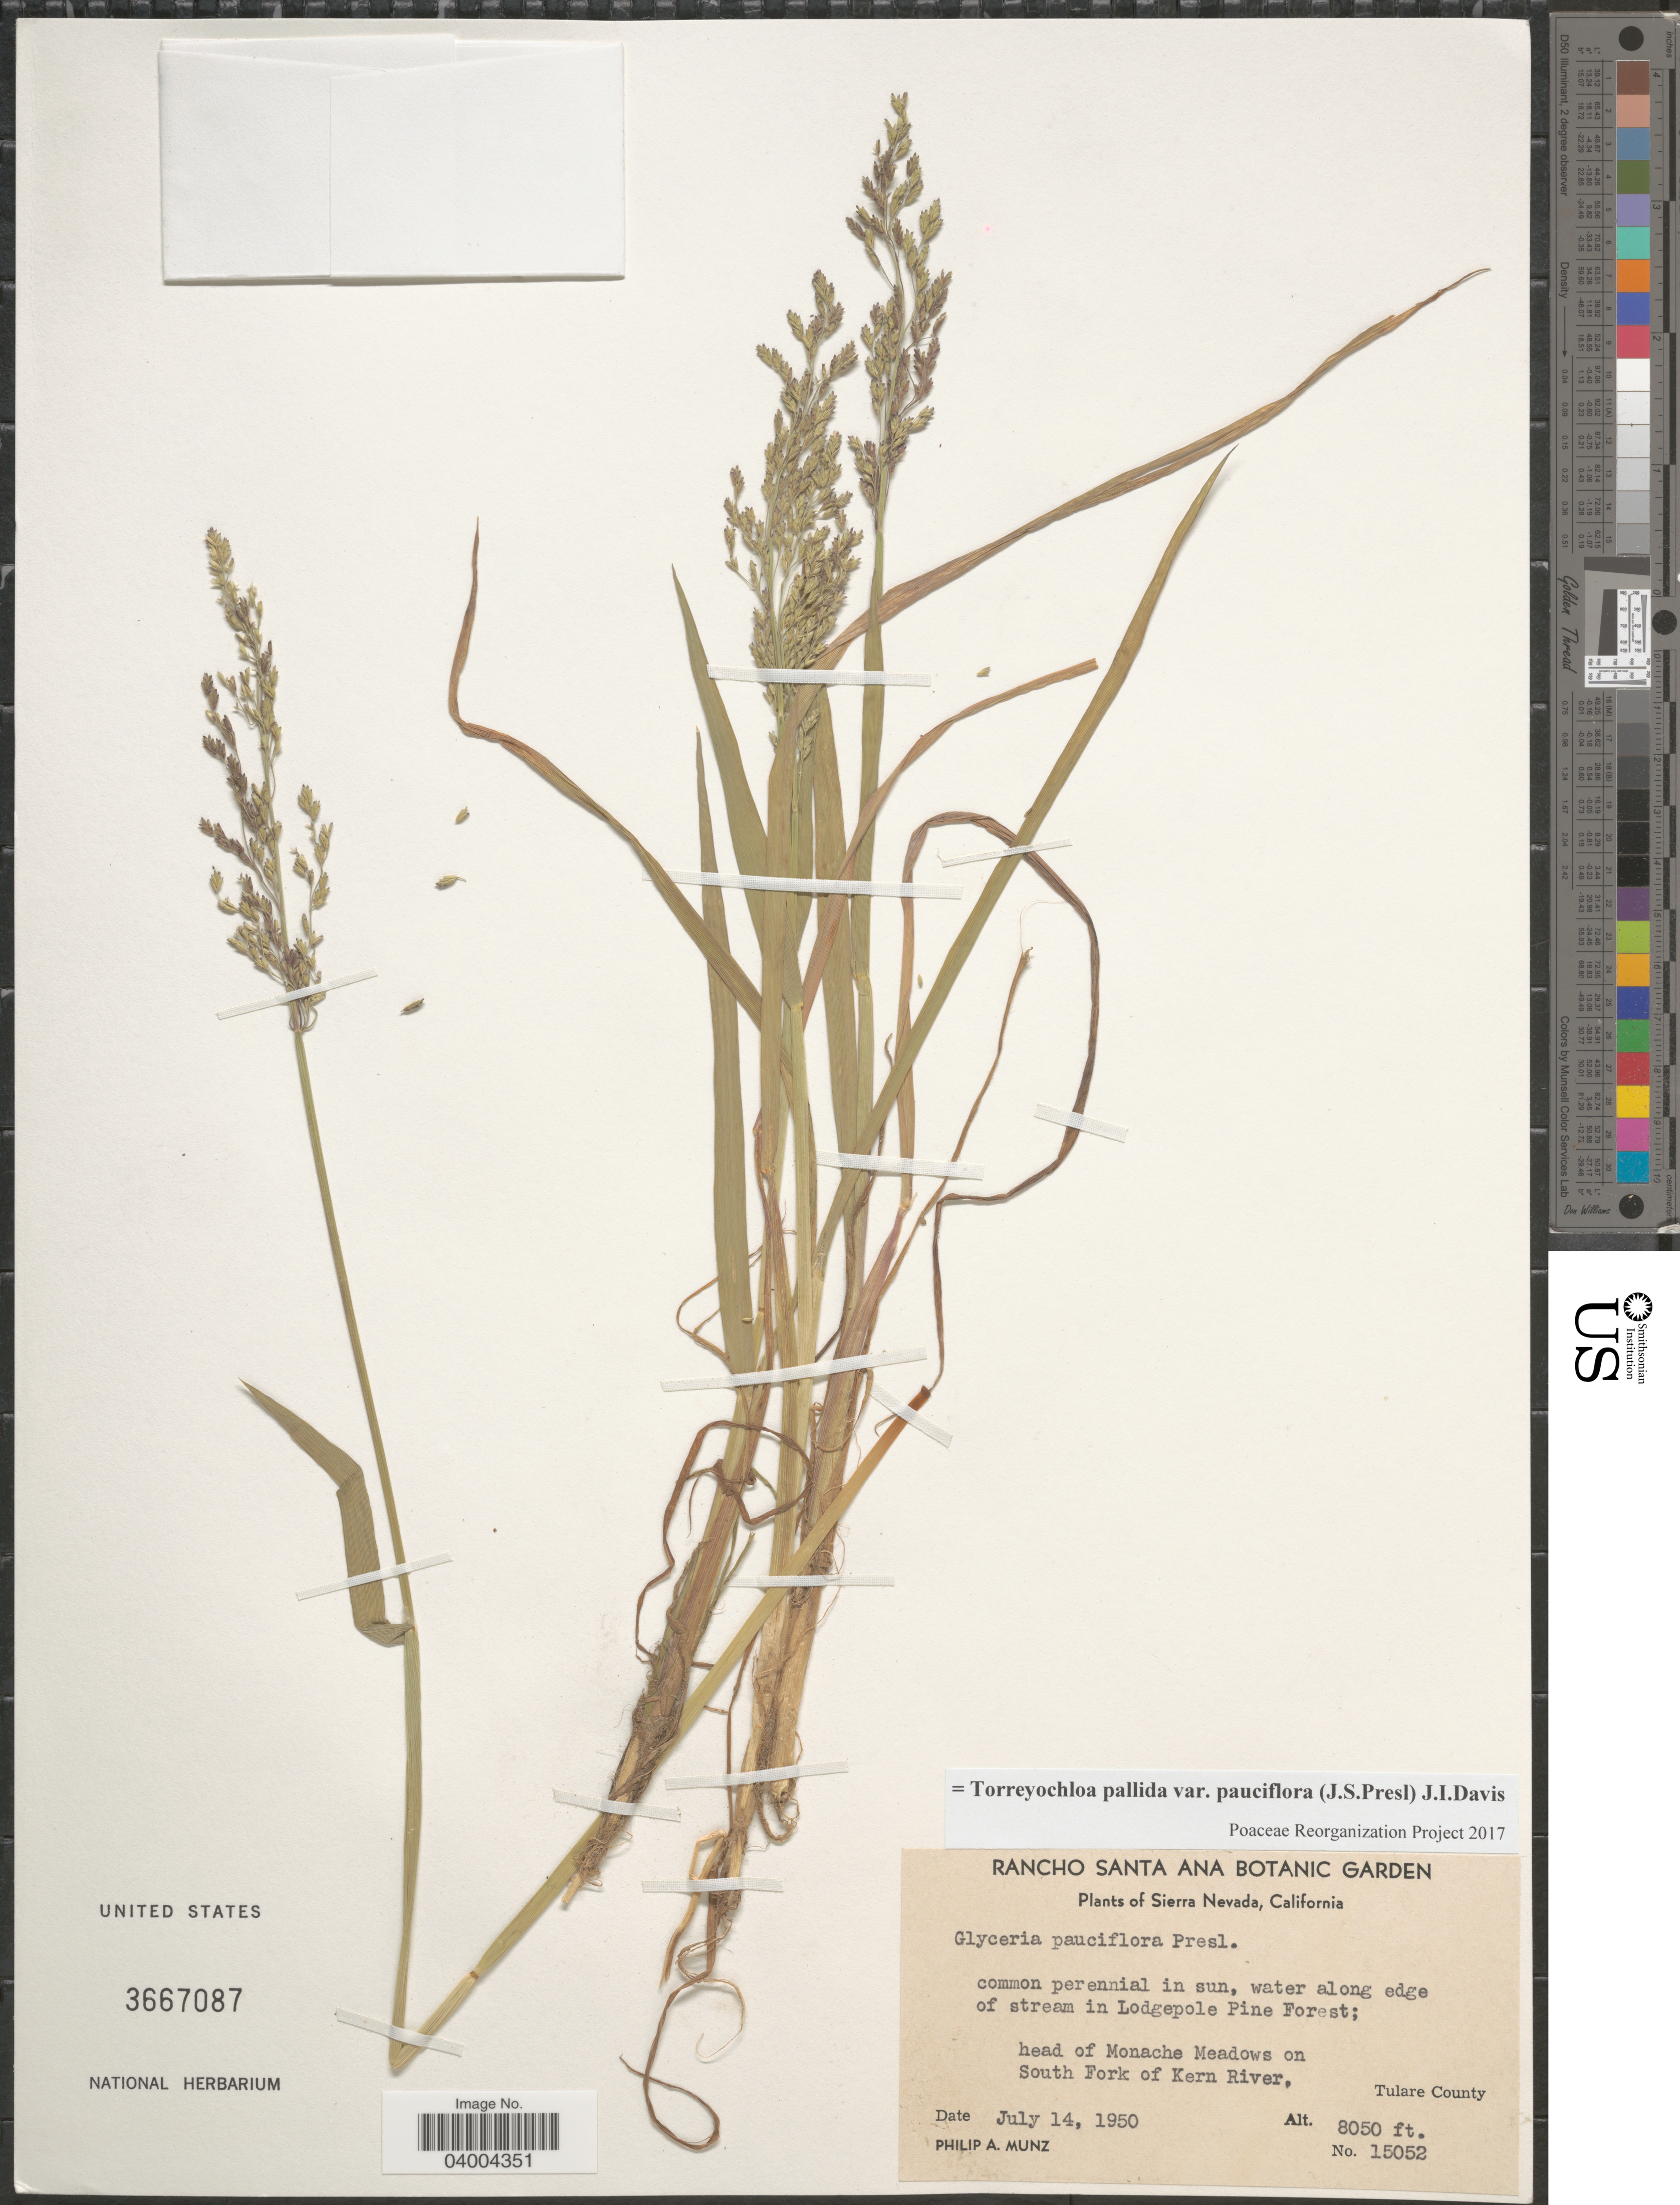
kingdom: Plantae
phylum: Tracheophyta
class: Liliopsida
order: Poales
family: Poaceae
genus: Torreyochloa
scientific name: Torreyochloa pallida var. pauciflora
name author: (J. Presl) J.I. Davis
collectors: P. A. Munz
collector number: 15052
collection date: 1950-07-14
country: United States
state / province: California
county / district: Tulare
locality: Sierra Nevada. Water along edge of stream in Lodgepole Pine Forest; head of Monache Meadows on South Fork of Kern River, Tulare County.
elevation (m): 2454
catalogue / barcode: US 3667087